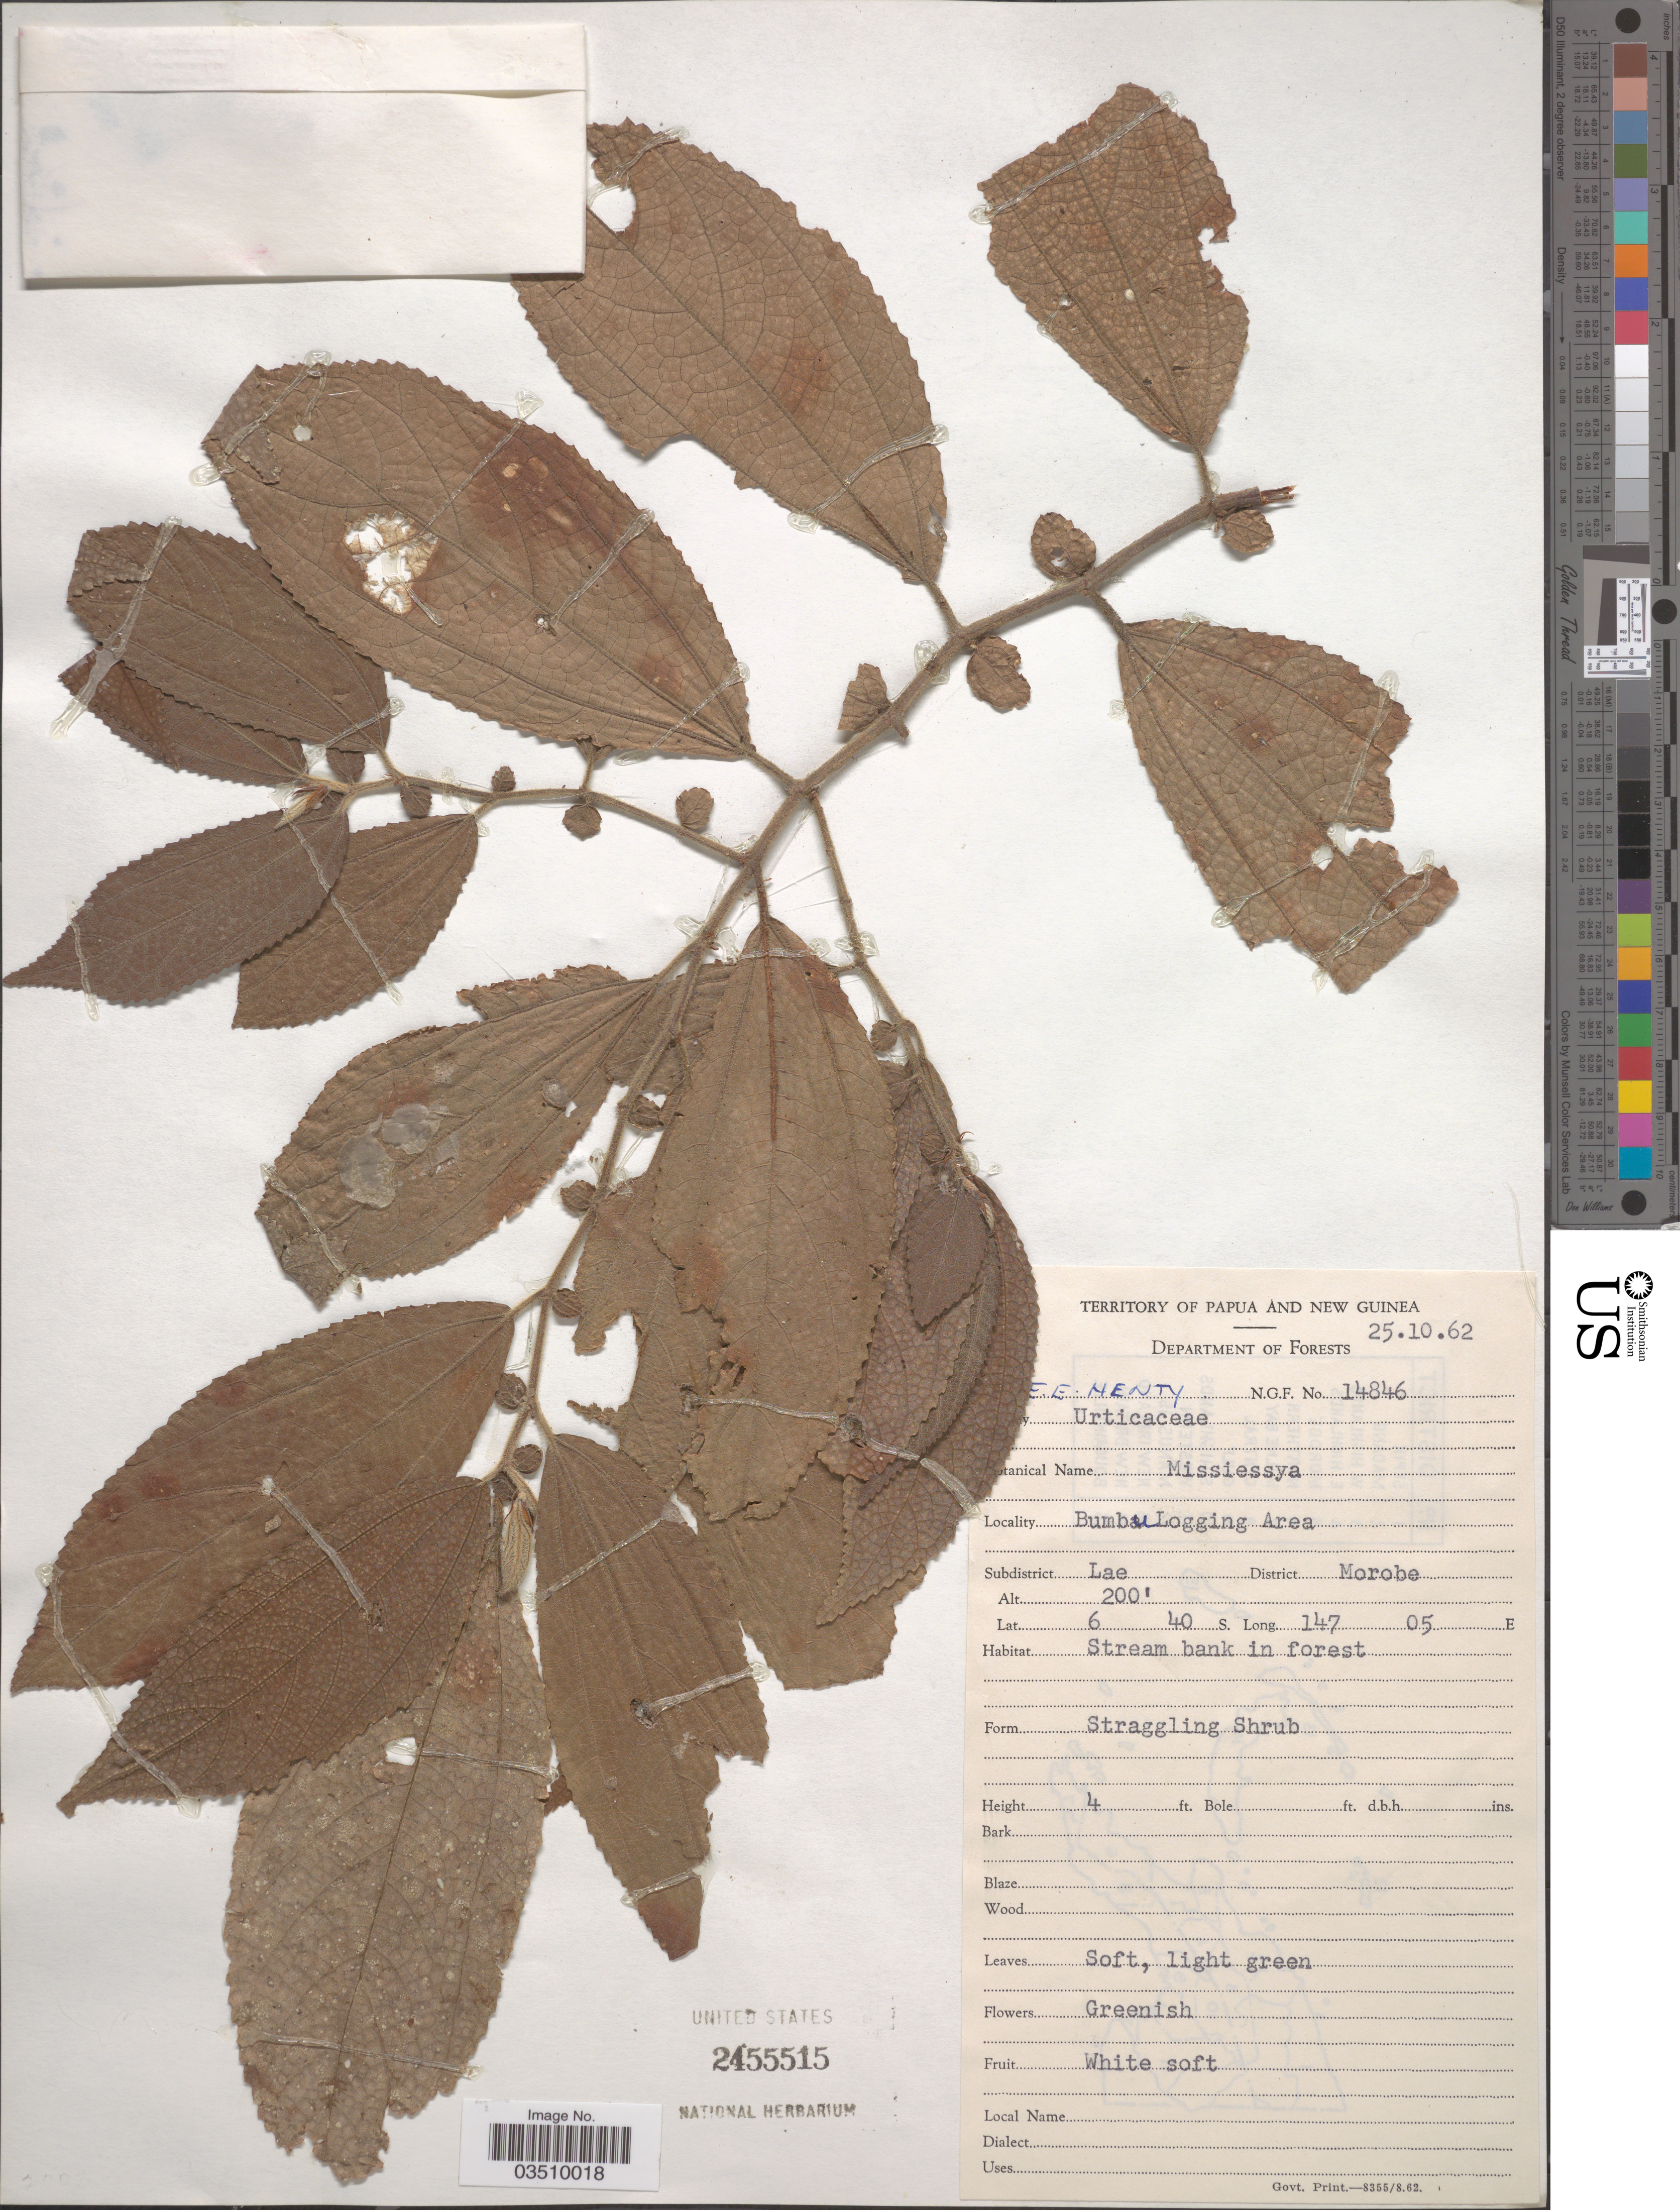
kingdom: Plantae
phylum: Tracheophyta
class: Magnoliopsida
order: Rosales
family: Urticaceae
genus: Leucosyke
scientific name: Leucosyke sp.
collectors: E. Henty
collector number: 14846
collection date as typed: Transcribed d/m/y: 25/10/62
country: Papua New Guinea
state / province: Morobe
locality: Bumbu Logging Area. Subdistrict Lae District Morobe.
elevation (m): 61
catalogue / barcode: US 2455515